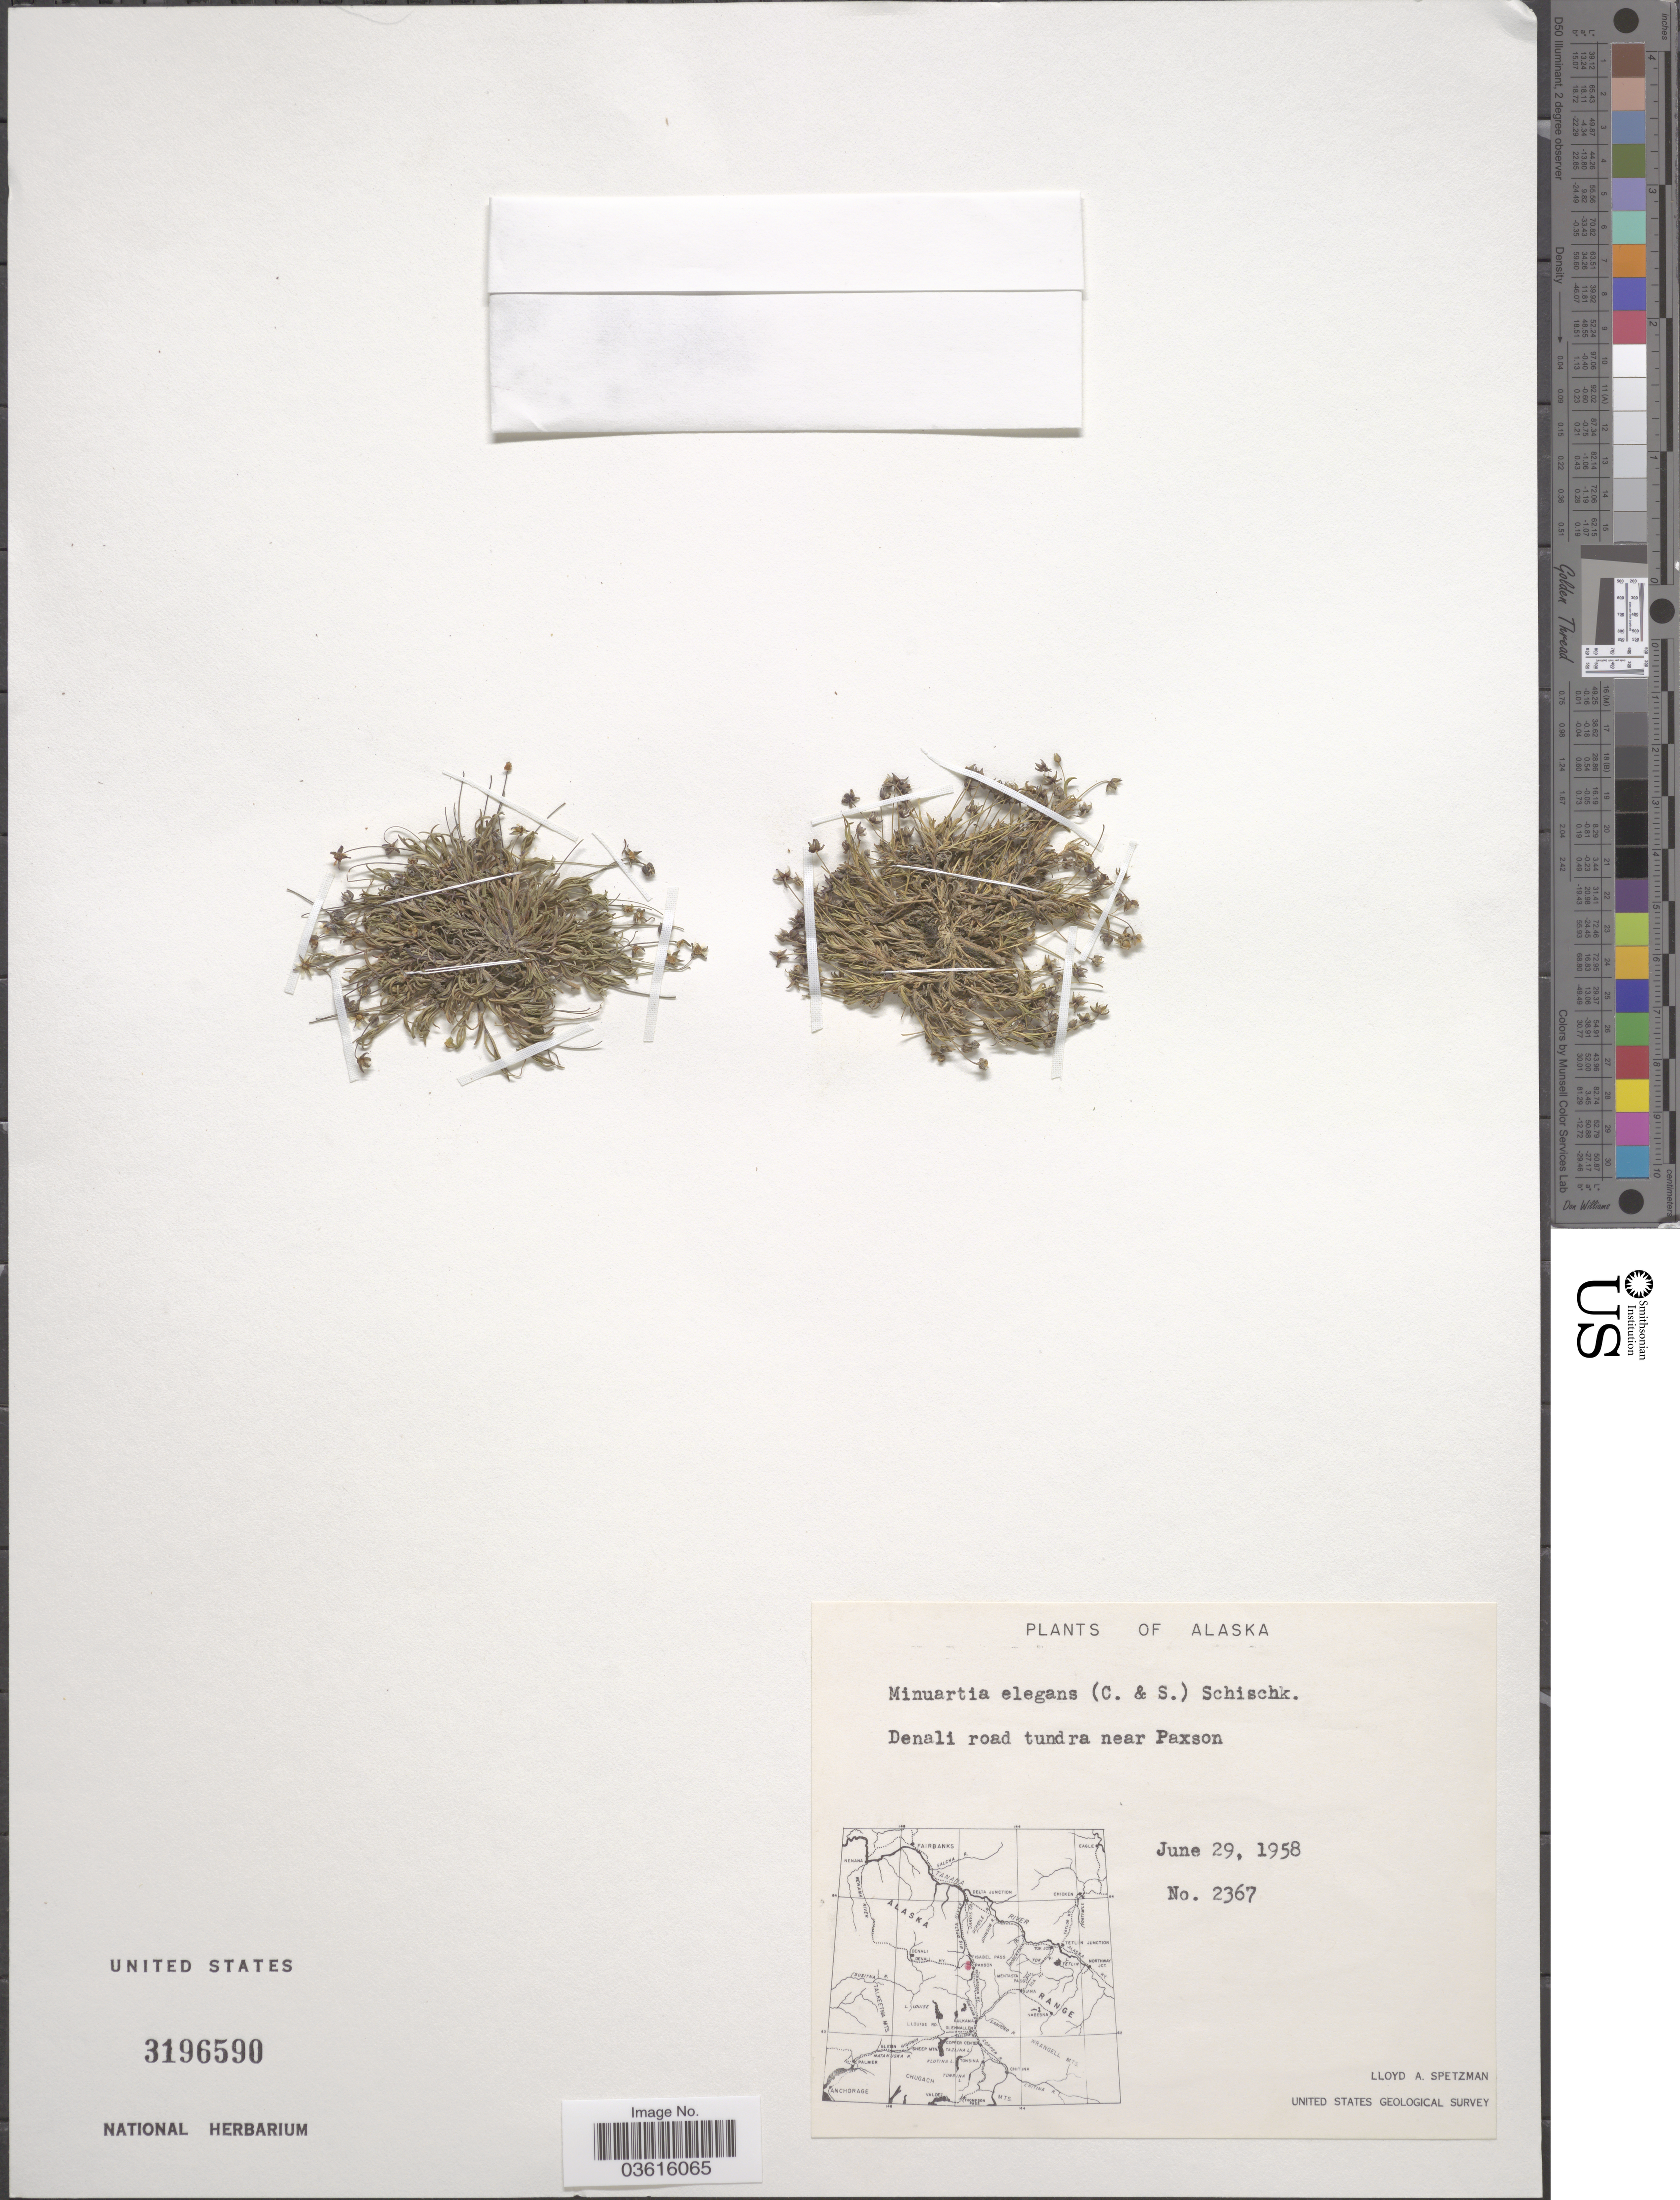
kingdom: Plantae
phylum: Tracheophyta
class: Magnoliopsida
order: Caryophyllales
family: Caryophyllaceae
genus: Minuartia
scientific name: Minuartia elegans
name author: (Cham. & Schltdl.) Schischk.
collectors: L. Spetzman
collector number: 2367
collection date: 1958-06-29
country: United States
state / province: Alaska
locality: Denali road tundra near Paxson.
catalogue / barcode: US 3196590